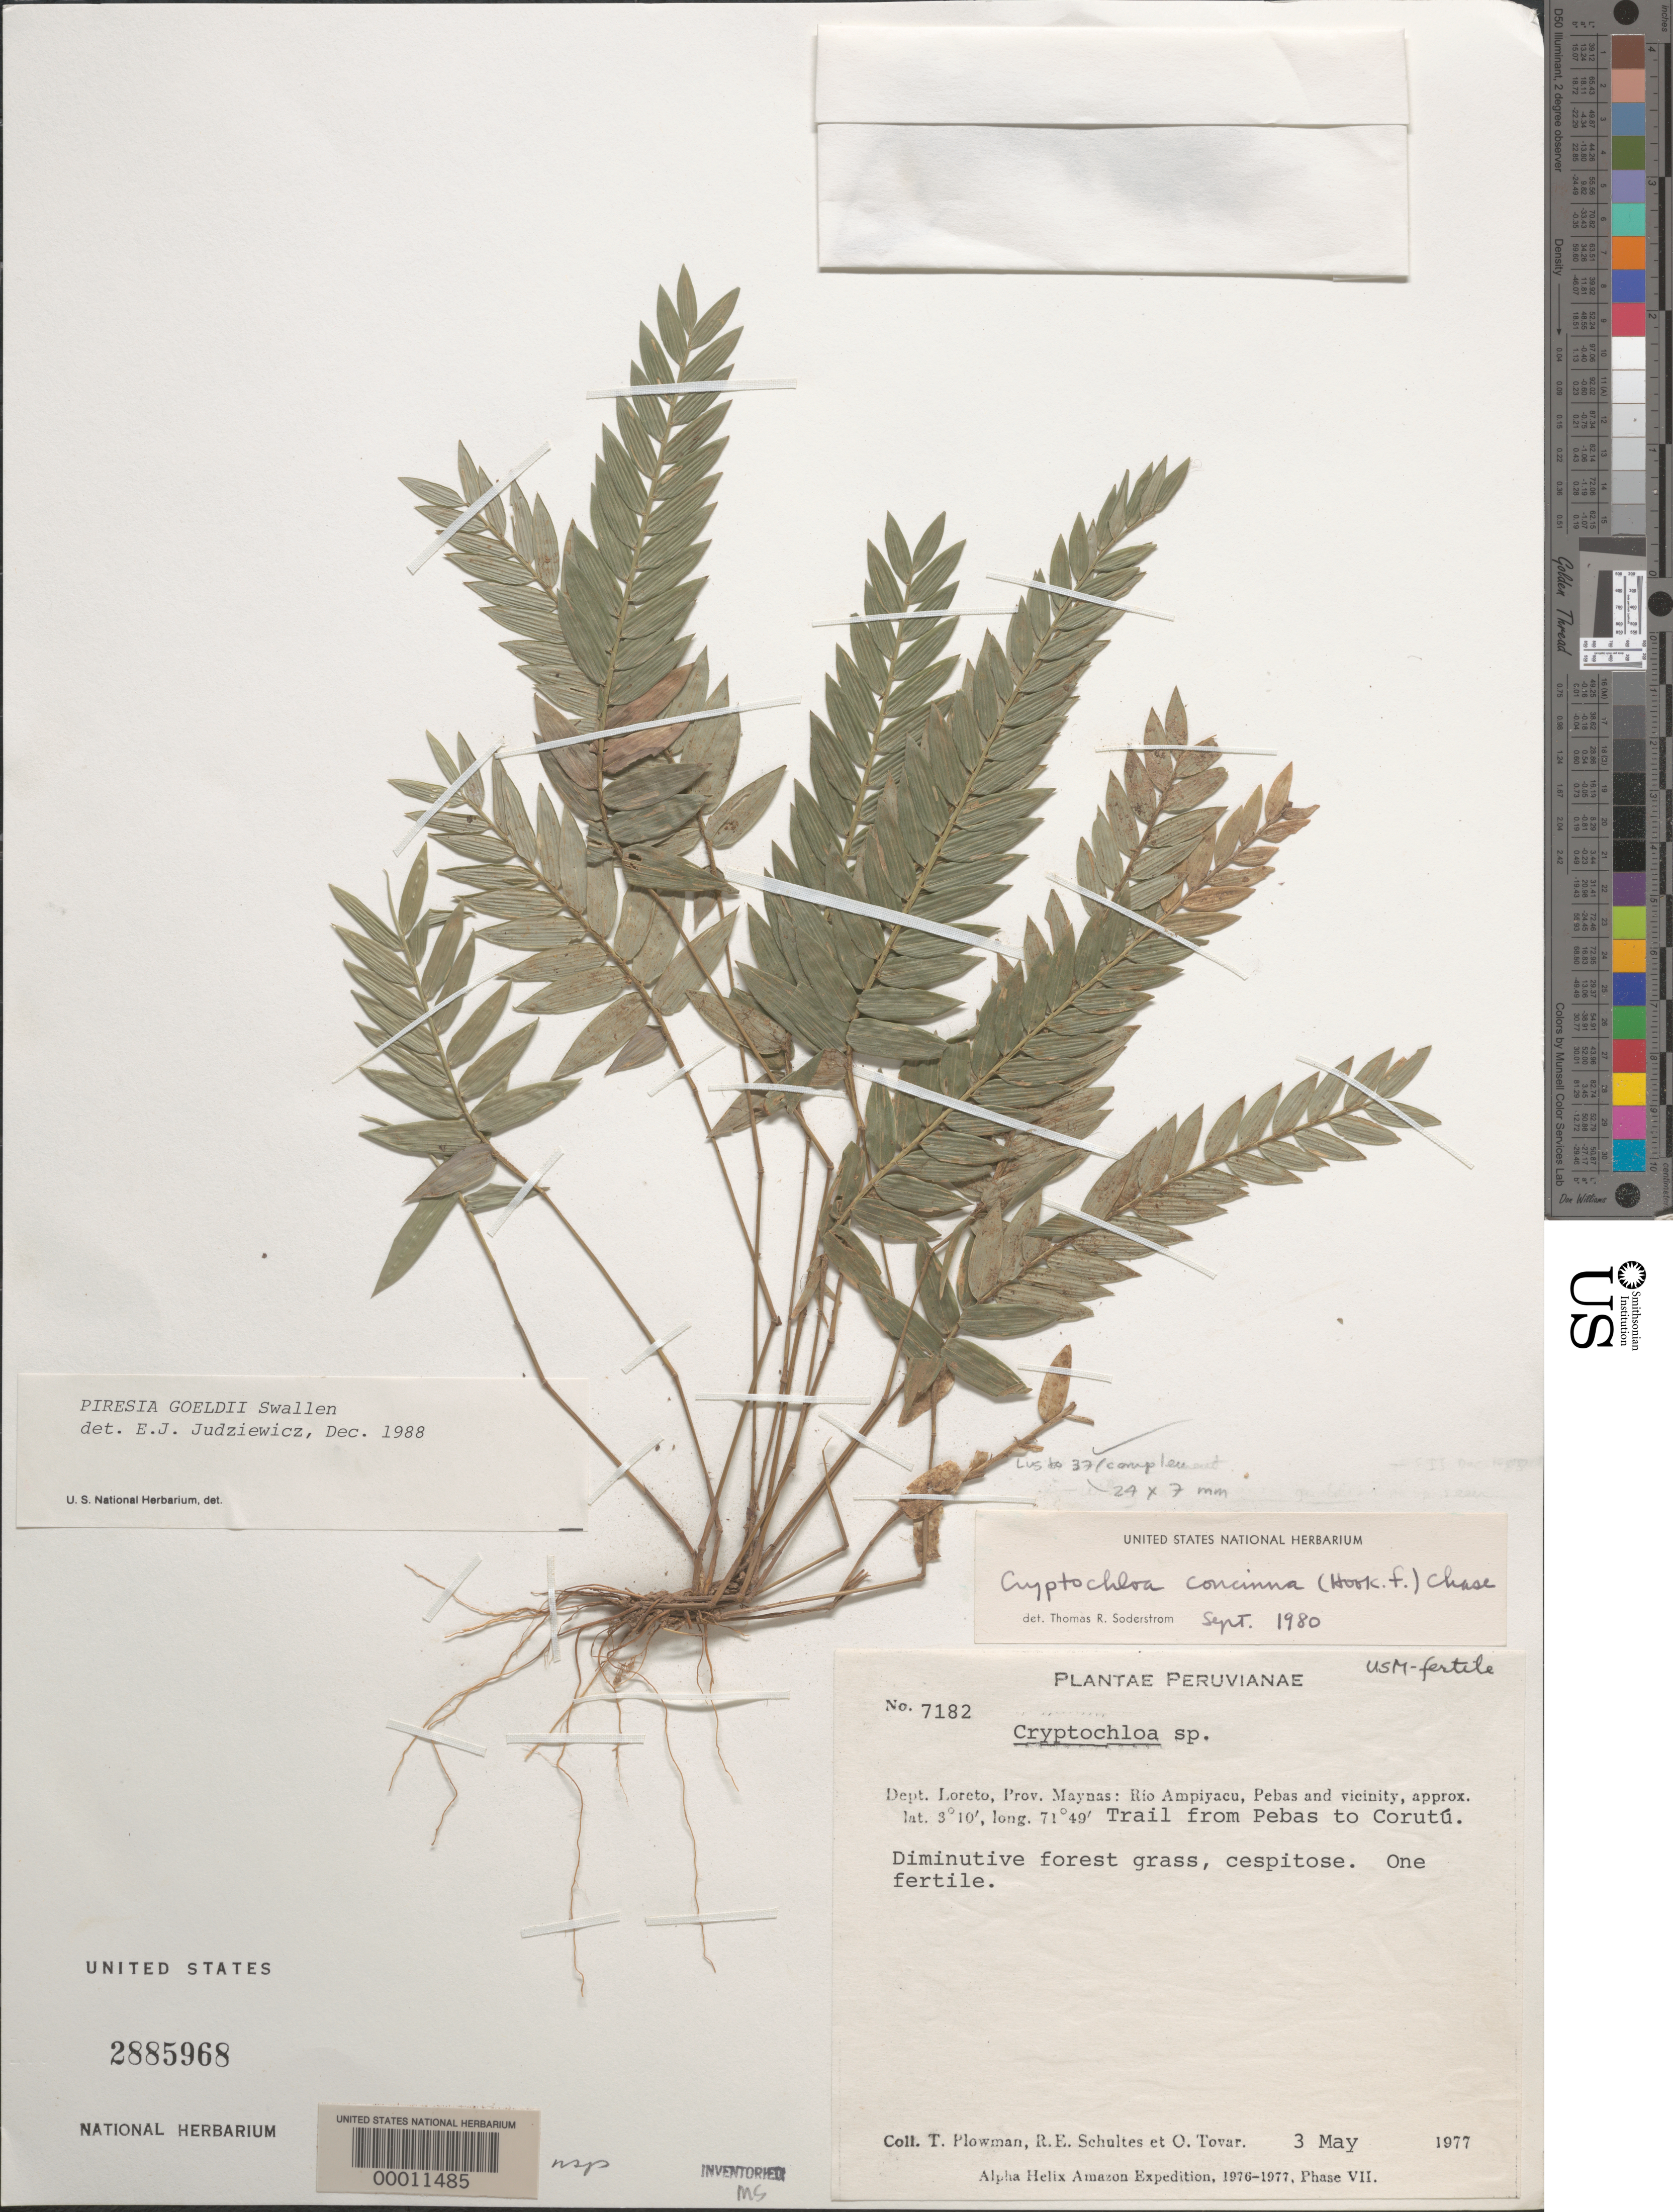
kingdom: Plantae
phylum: Tracheophyta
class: Liliopsida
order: Poales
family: Poaceae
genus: Piresia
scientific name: Piresia goeldii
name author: Swallen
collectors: T. Plowman, R. E. Schultes & Ó. Tovar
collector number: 7182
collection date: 1977-05-03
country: Peru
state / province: Loreto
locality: Peruvianae. Dept. Loreto, Prov. Maynas: Rio Ampiyacu, Pebas and vicinity. Trail from Pebas to Corutú. Alpha Helix Amazon Expedition, 1976-1977, Phase VII.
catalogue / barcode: US 2885968